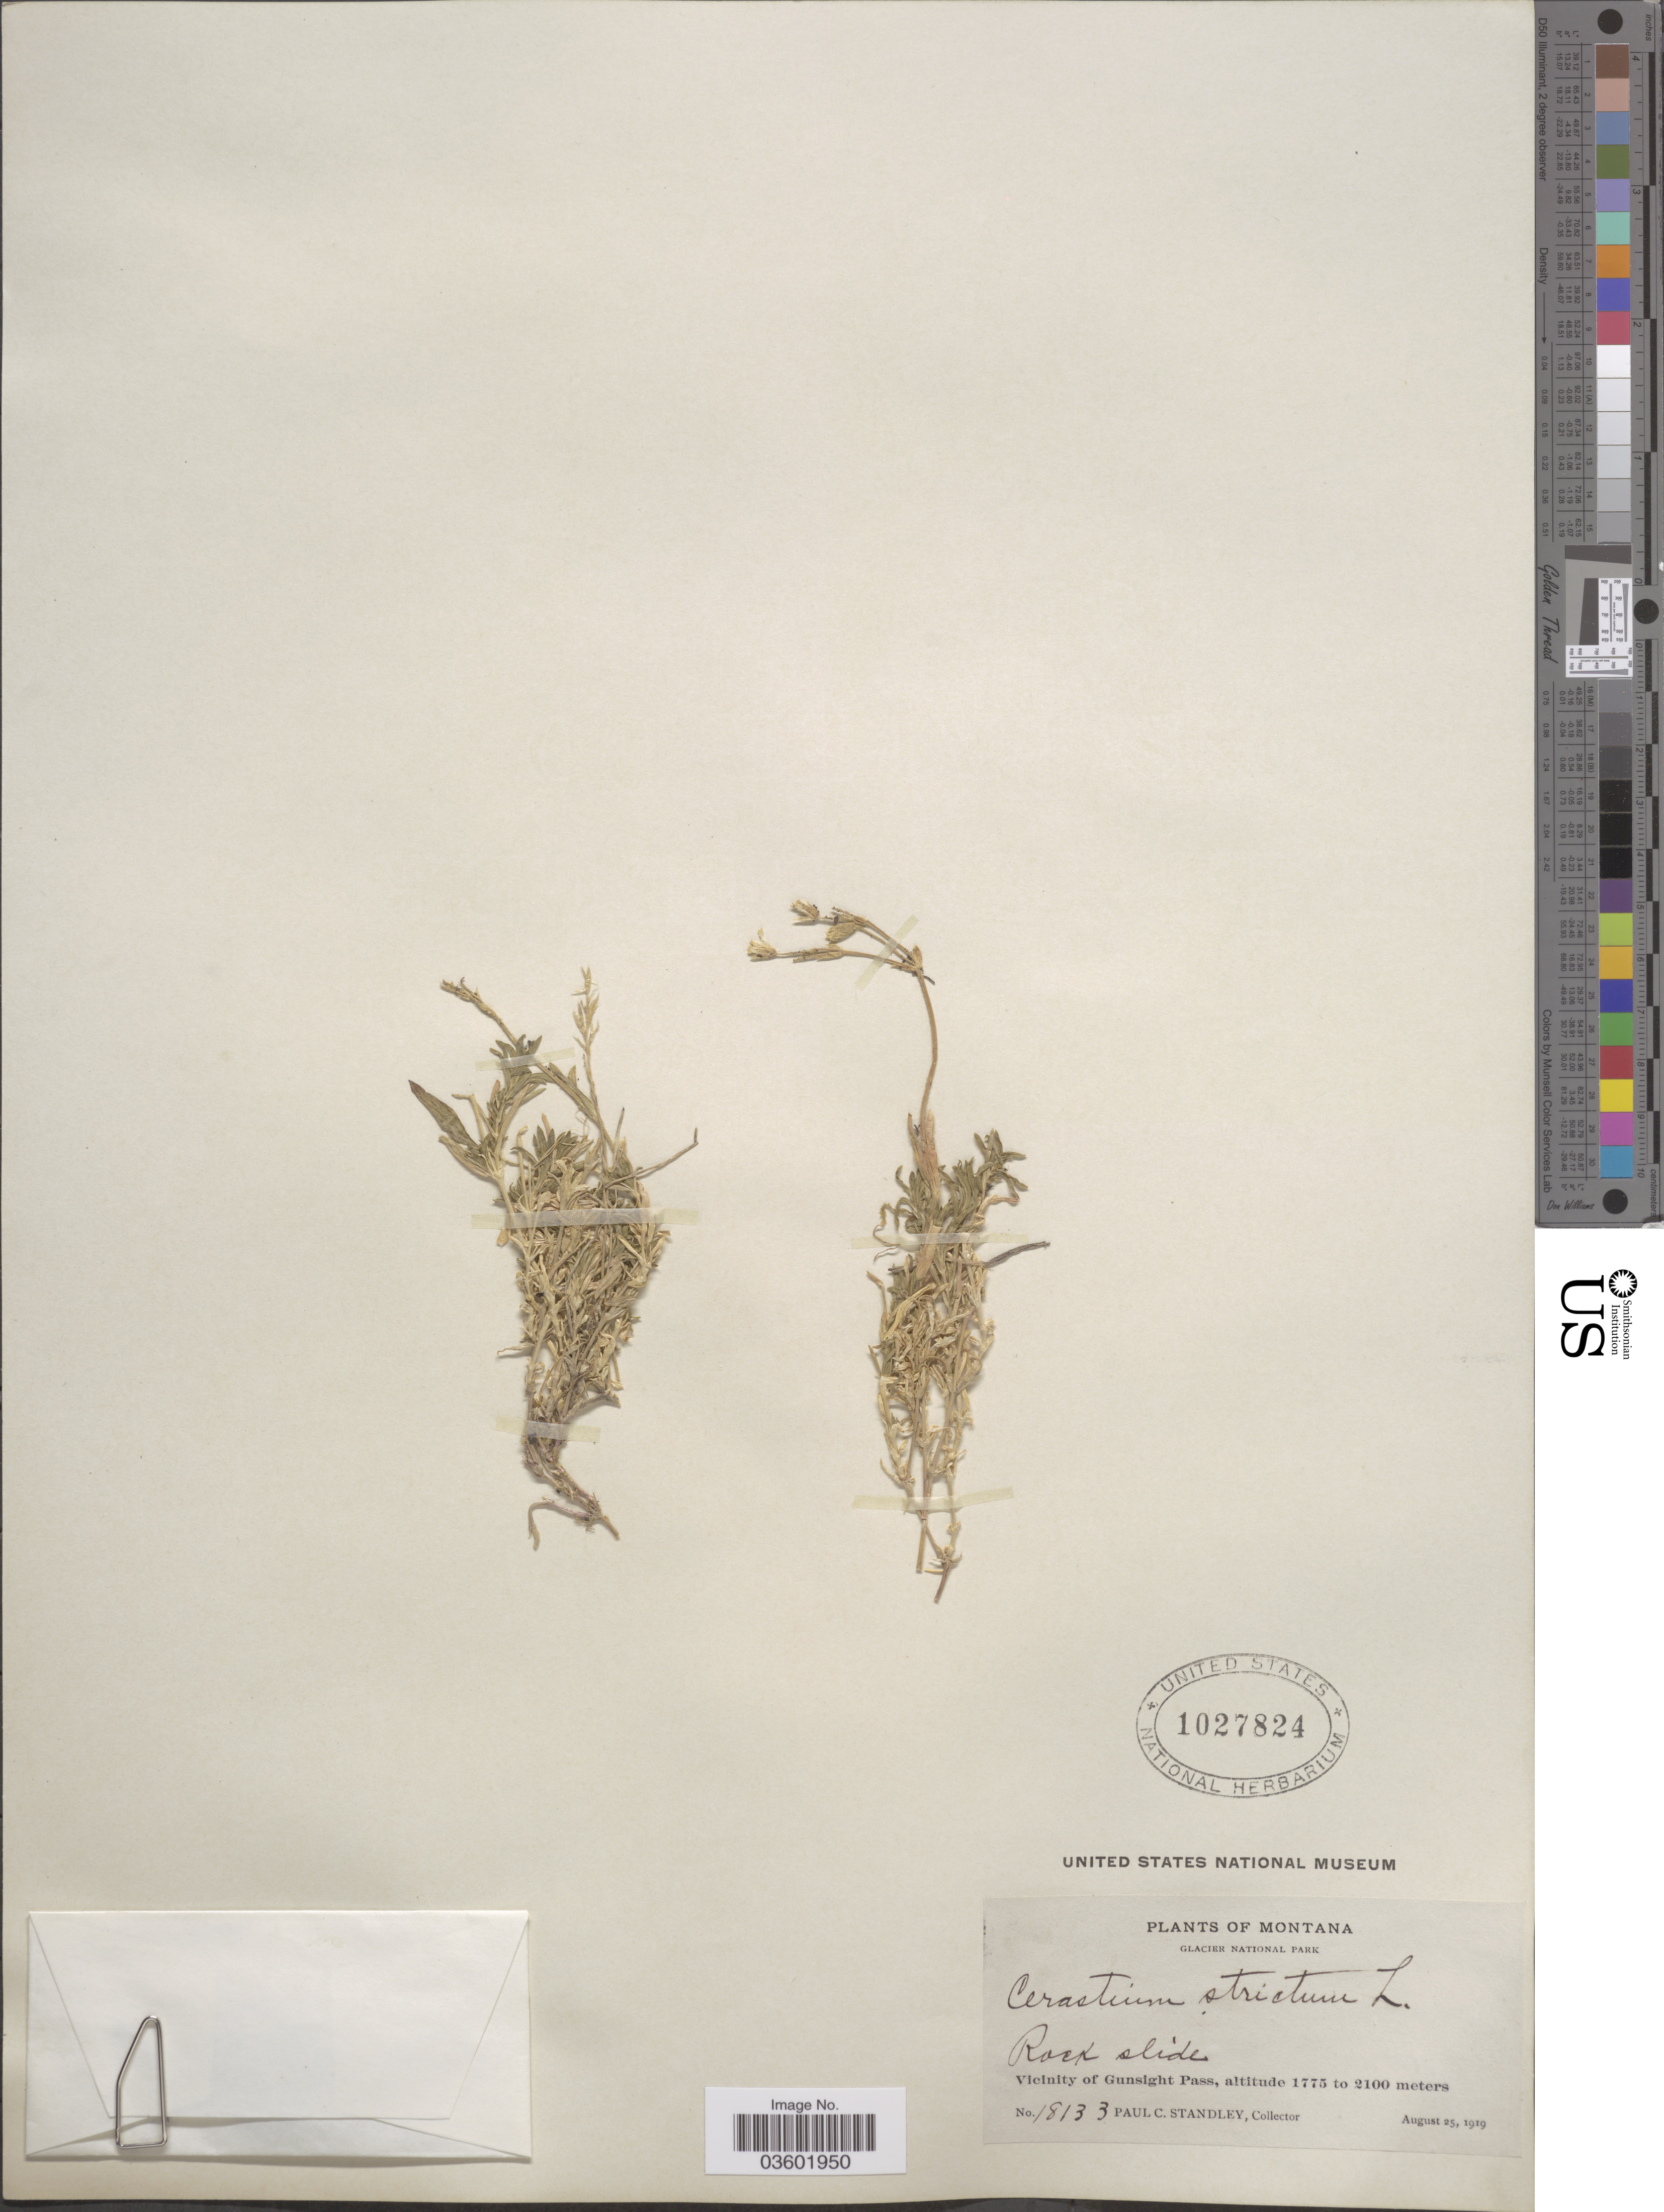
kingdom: Plantae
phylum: Tracheophyta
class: Magnoliopsida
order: Caryophyllales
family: Caryophyllaceae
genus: Cerastium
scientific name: Cerastium strictum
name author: L.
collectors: P. C. Standley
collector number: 18133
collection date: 1919-08-25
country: United States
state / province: Montana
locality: Glacier National Park. Rock slide, Vicinity of Gunsight Pass.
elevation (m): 1775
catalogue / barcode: US 1027824